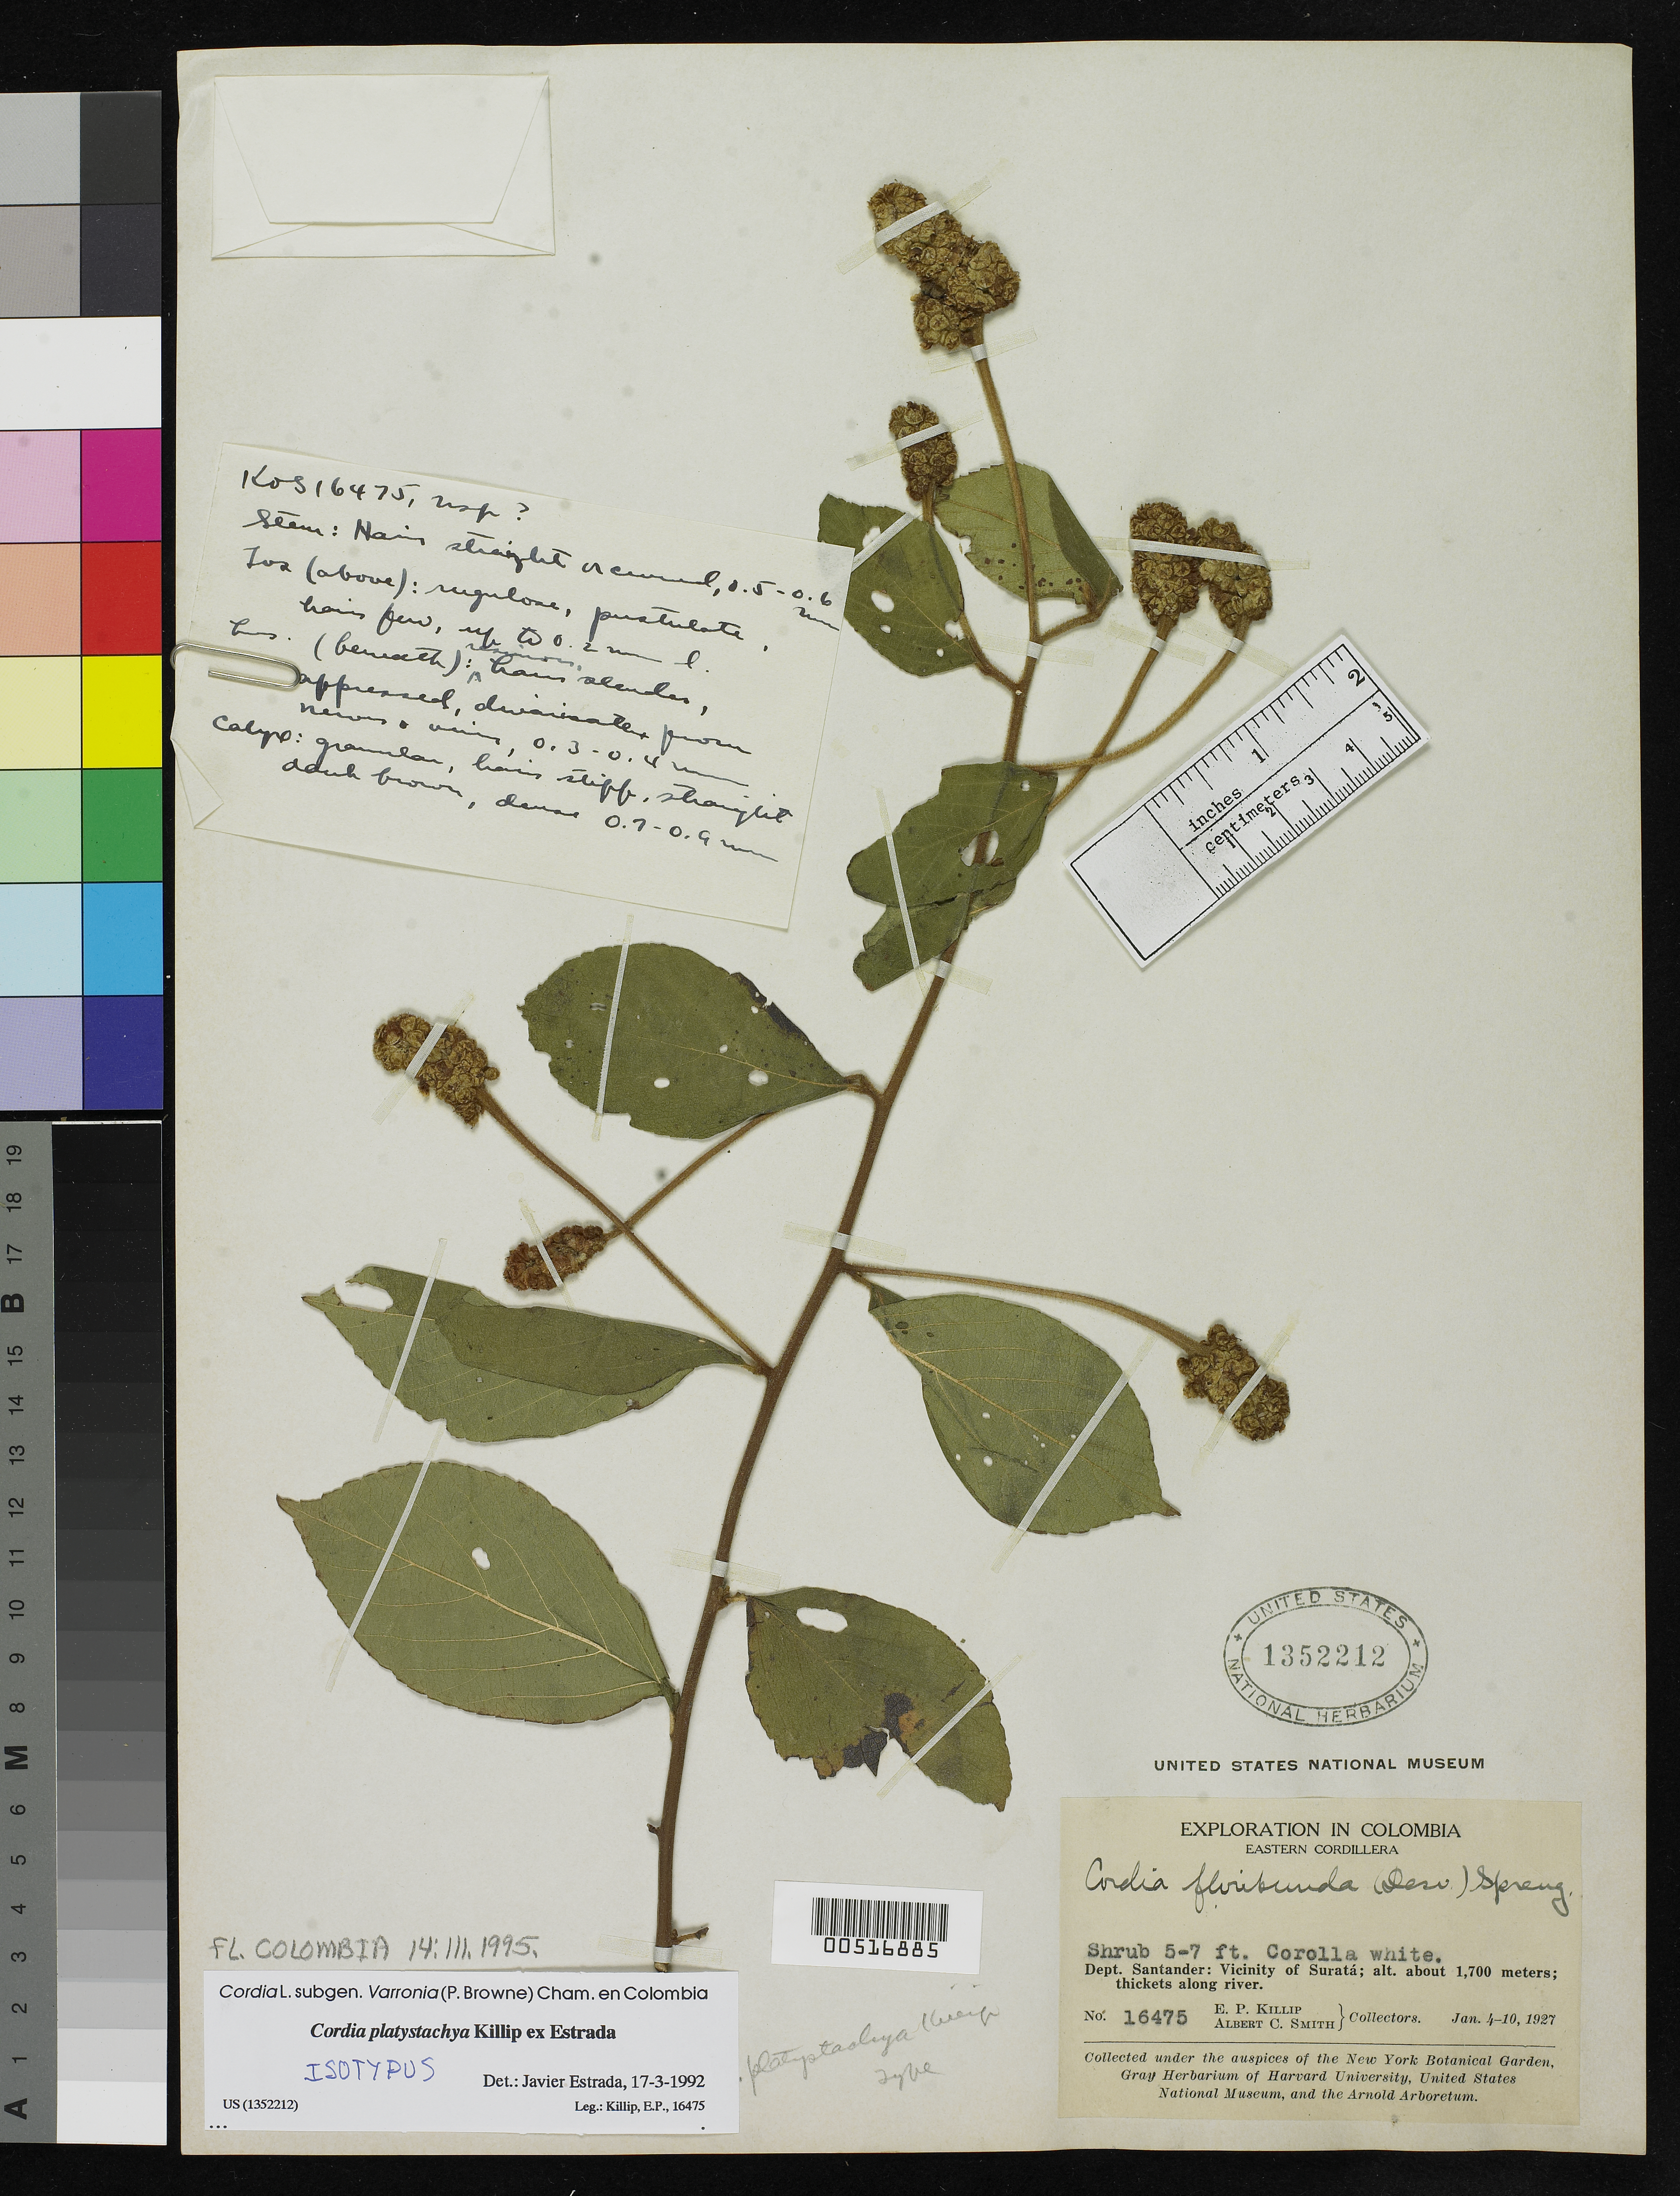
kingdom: Plantae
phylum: Tracheophyta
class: Magnoliopsida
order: Boraginales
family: Cordiaceae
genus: Cordia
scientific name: Cordia platystachya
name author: Killip ex J. Estrada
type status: Isotype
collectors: E. P. Killip & A. C. Smith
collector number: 16475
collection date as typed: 04 Jan 1927 to 10 Jan 1927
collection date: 1927-01-04/1927-01-10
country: Colombia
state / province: Santander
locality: Vicinity of Surata.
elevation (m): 1700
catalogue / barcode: US 1352212